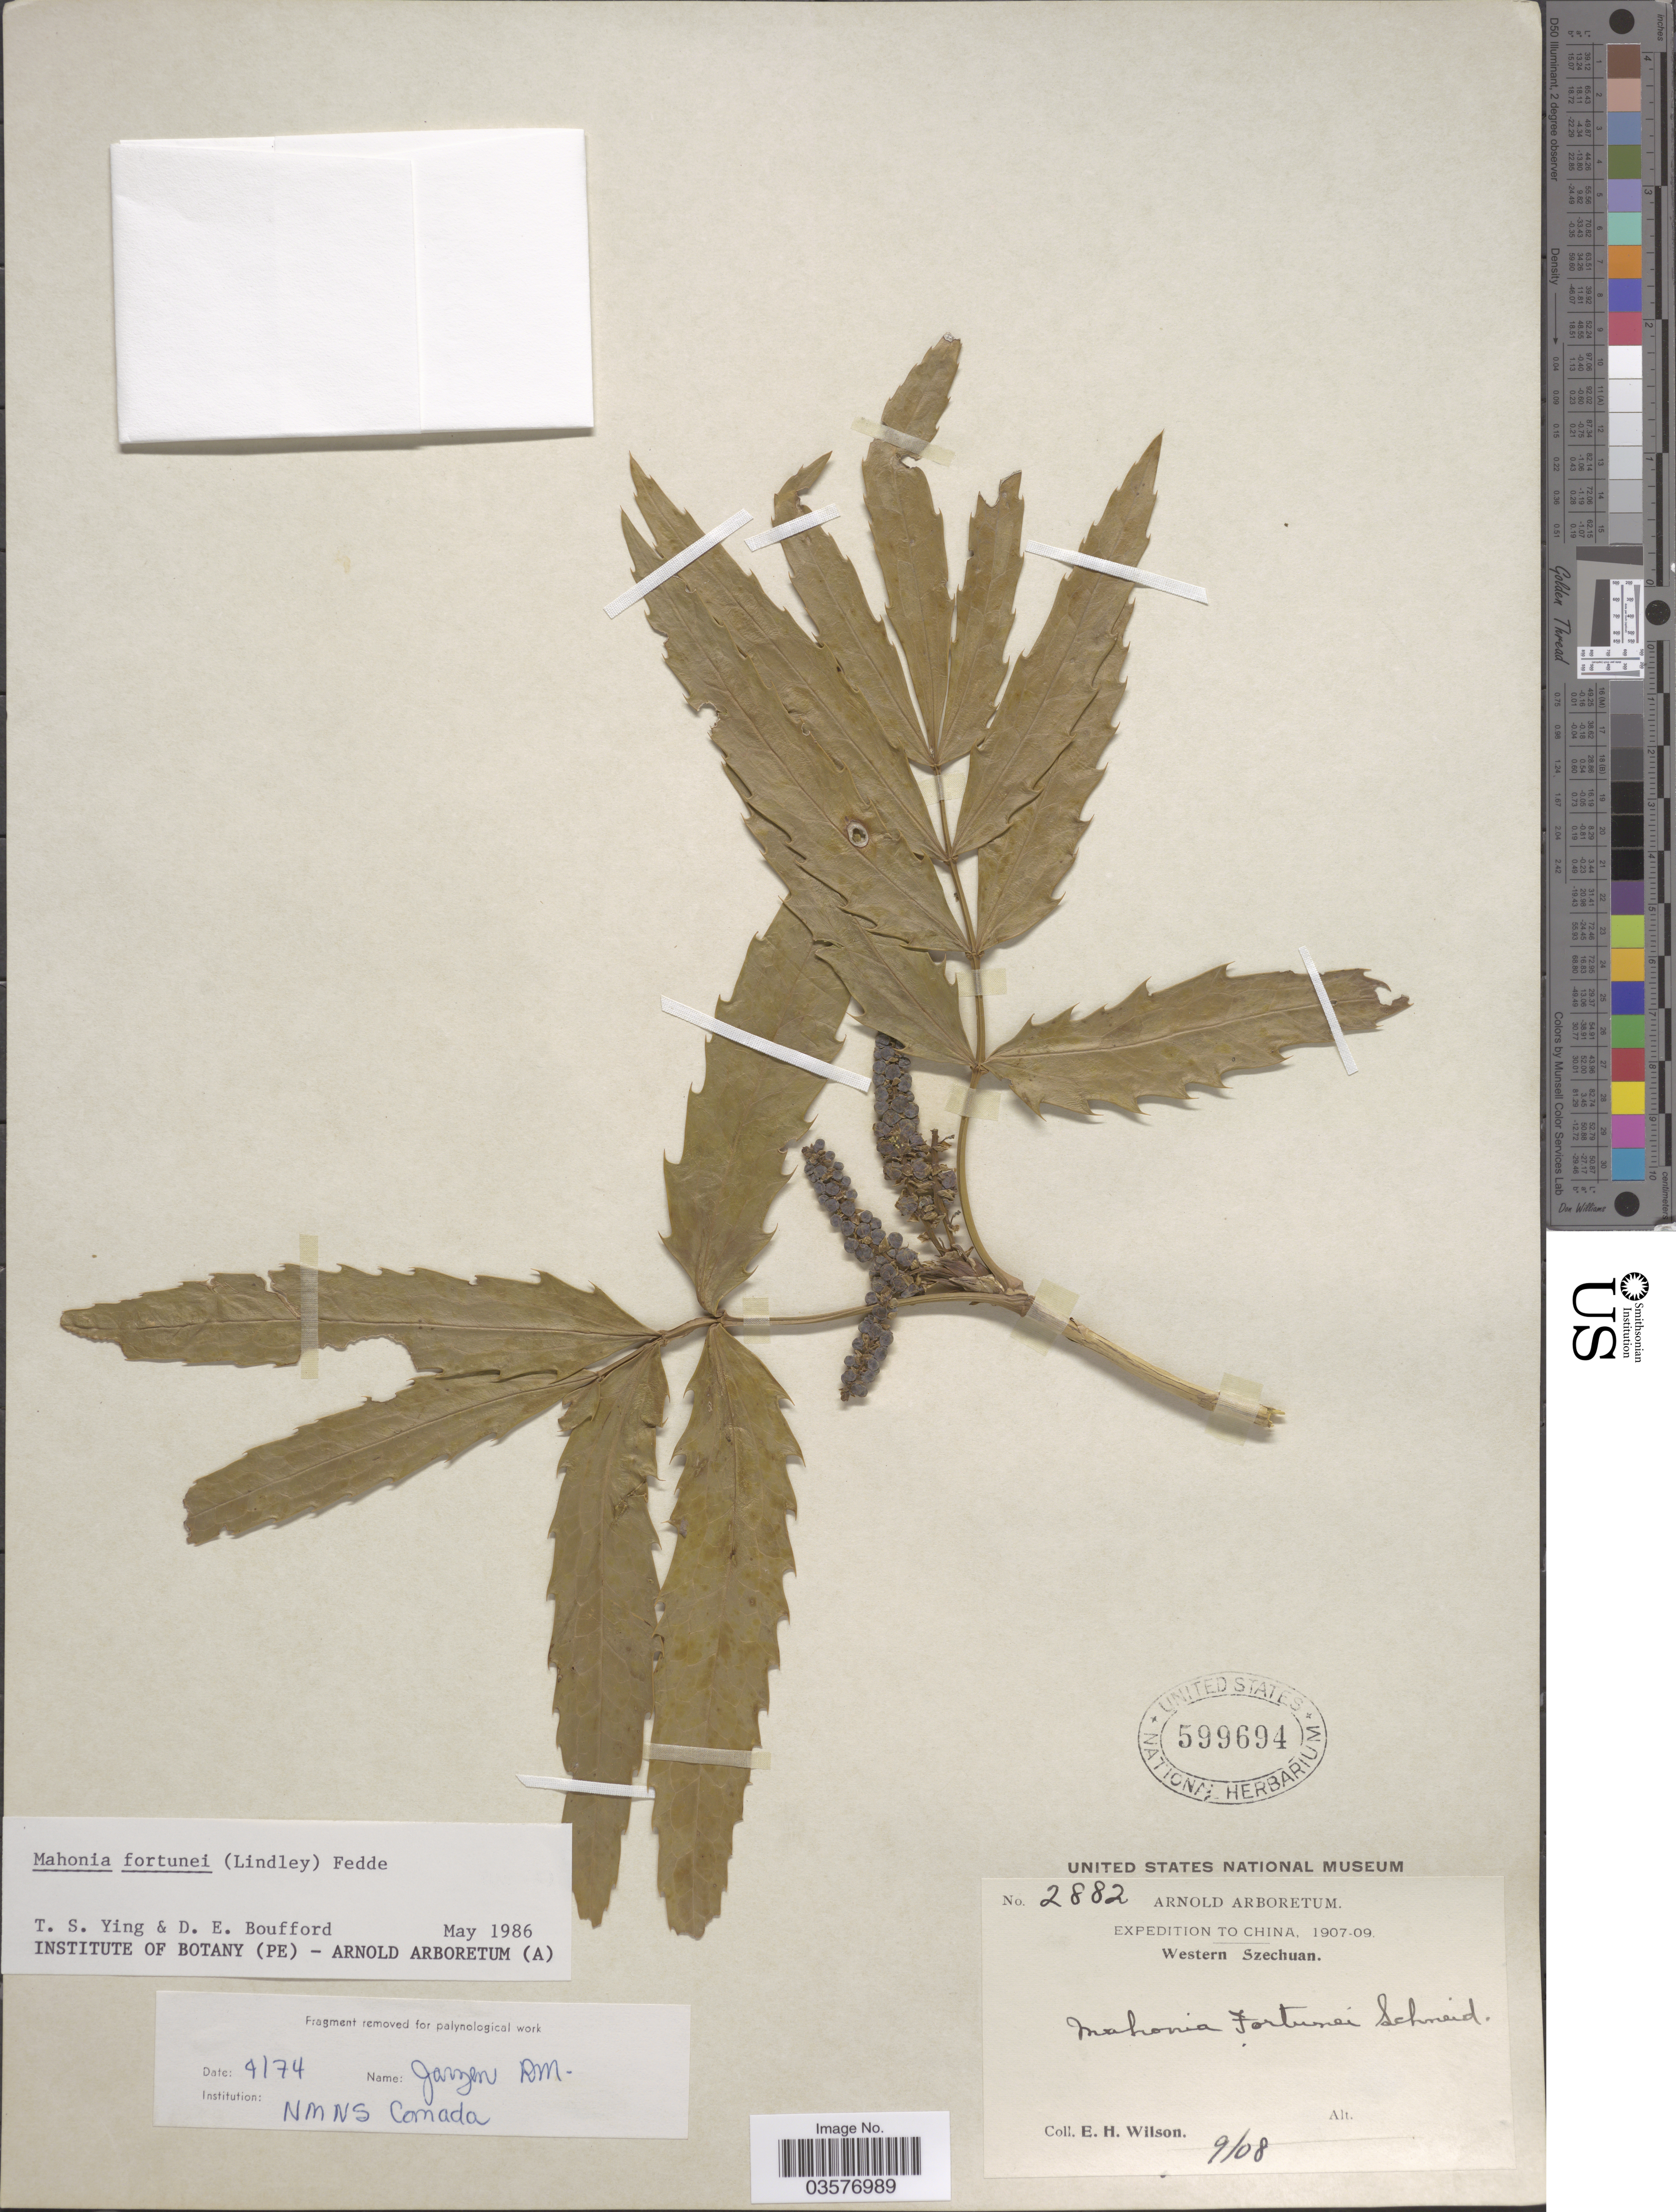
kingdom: Plantae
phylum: Tracheophyta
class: Magnoliopsida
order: Ranunculales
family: Berberidaceae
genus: Mahonia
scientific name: Mahonia fortunei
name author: (Lindl.) Fedde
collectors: E. Wilson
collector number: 2882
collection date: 1908-09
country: China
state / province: Sichuan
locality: Western Szechuan.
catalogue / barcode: US 599694